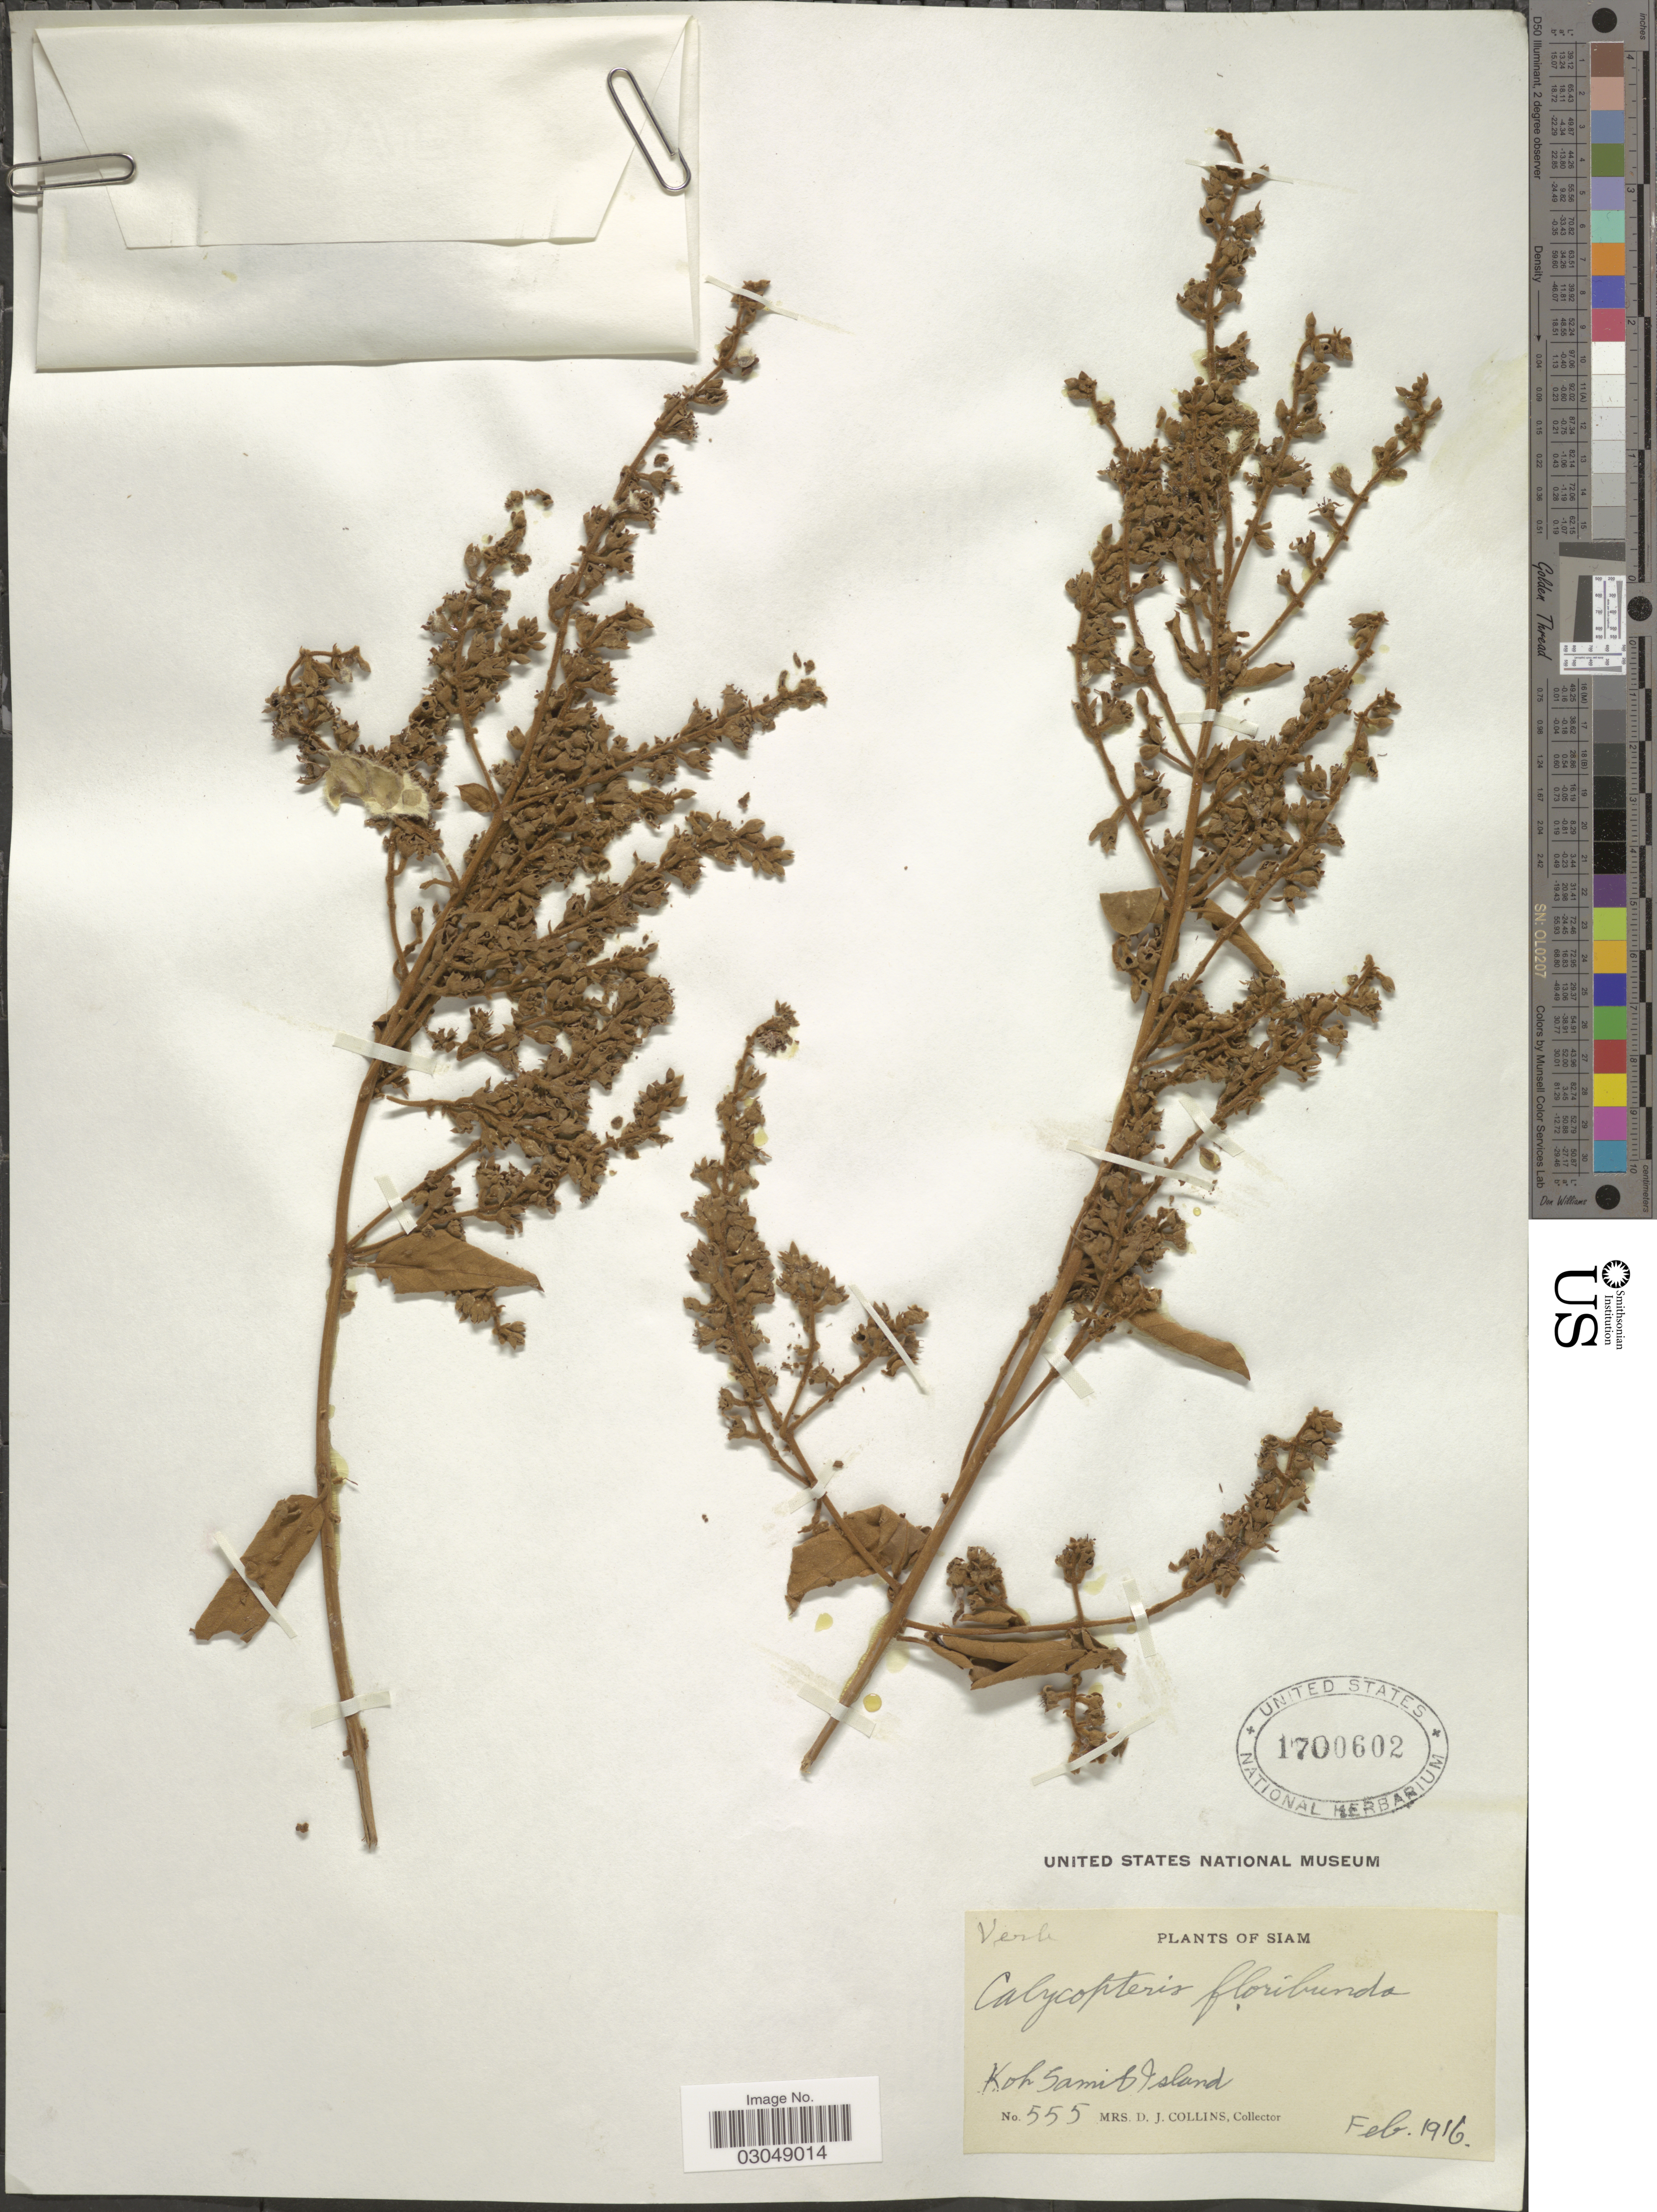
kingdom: Plantae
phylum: Tracheophyta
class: Magnoliopsida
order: Myrtales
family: Combretaceae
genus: Getonia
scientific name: Getonia floribunda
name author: Roxb.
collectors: Mrs. D. J. Collins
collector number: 555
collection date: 1916-02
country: Thailand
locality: Siam. Koh Samit Island.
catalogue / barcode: US 1700602